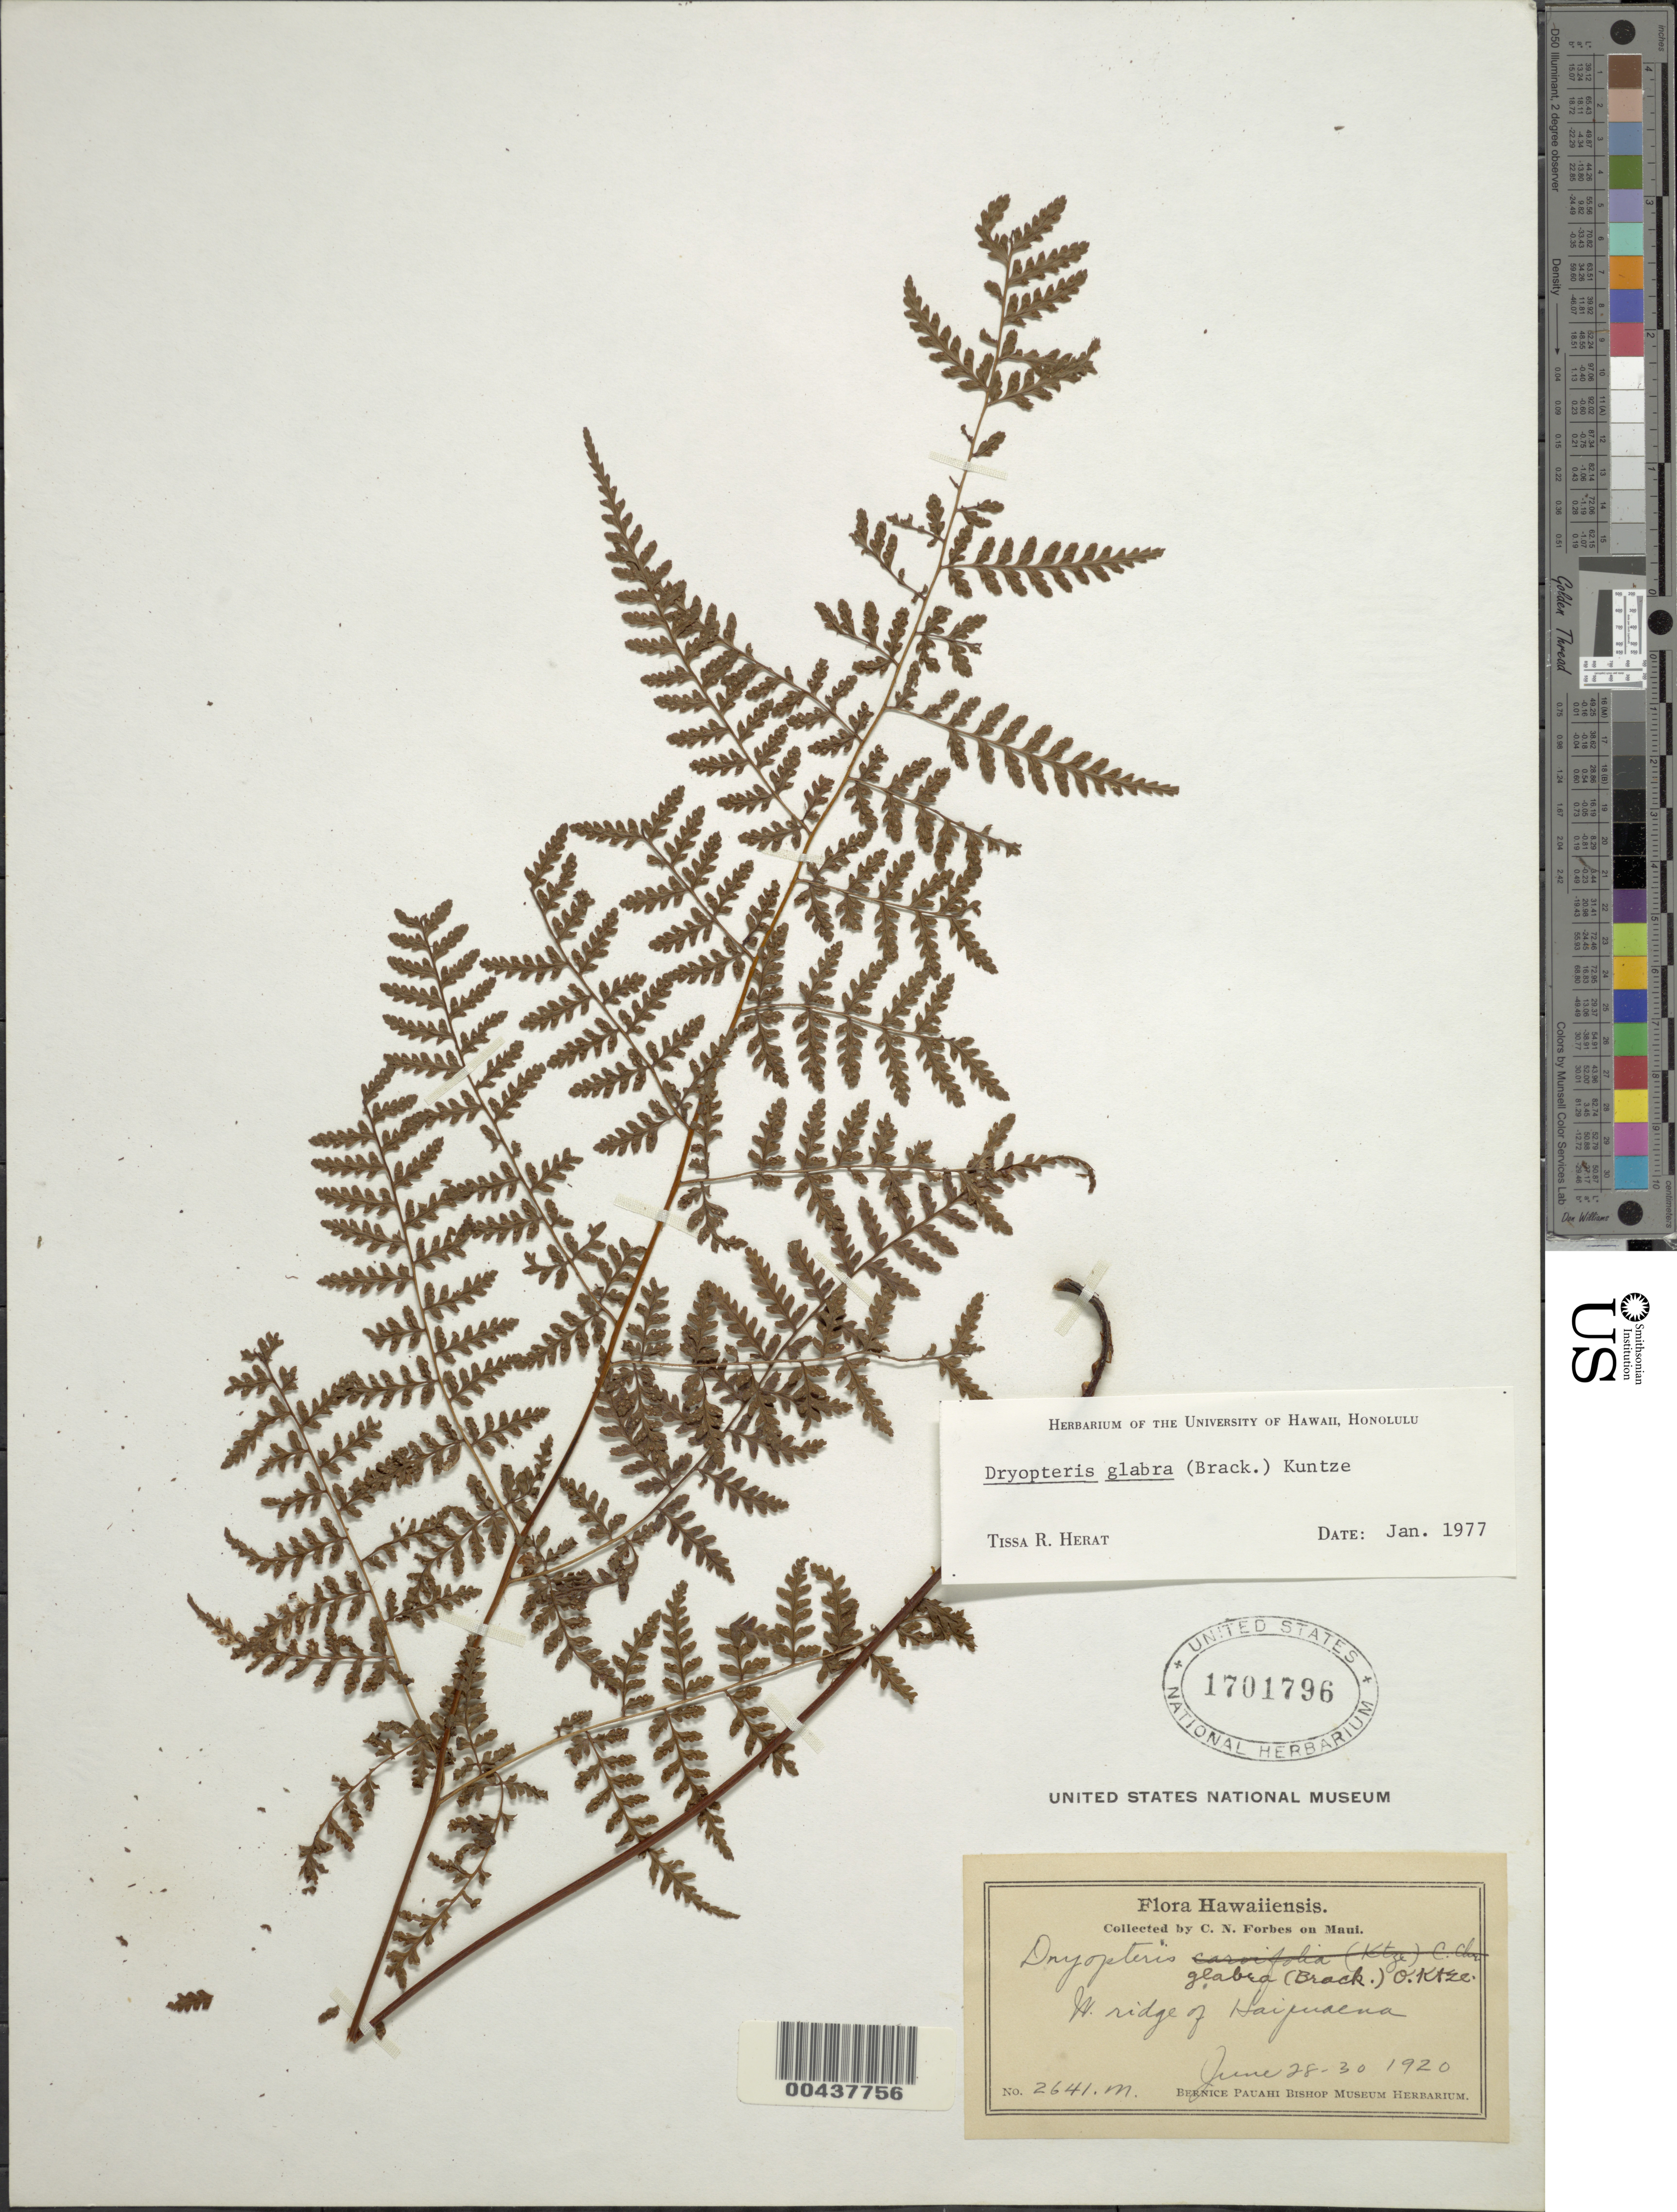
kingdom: Plantae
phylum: Tracheophyta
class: Polypodiopsida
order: Polypodiales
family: Dryopteridaceae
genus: Dryopteris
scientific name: Dryopteris glabra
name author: (Brack.) Kuntze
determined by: Herat, T. R.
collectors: C. N. Forbes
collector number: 2641.M.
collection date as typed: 28 Jun 1920 to 30 Jun 1920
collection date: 1920-06-28/1920-06-30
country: United States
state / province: Hawaii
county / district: Maui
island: Maui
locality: W ridge of Haipuaena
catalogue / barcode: US 1701796